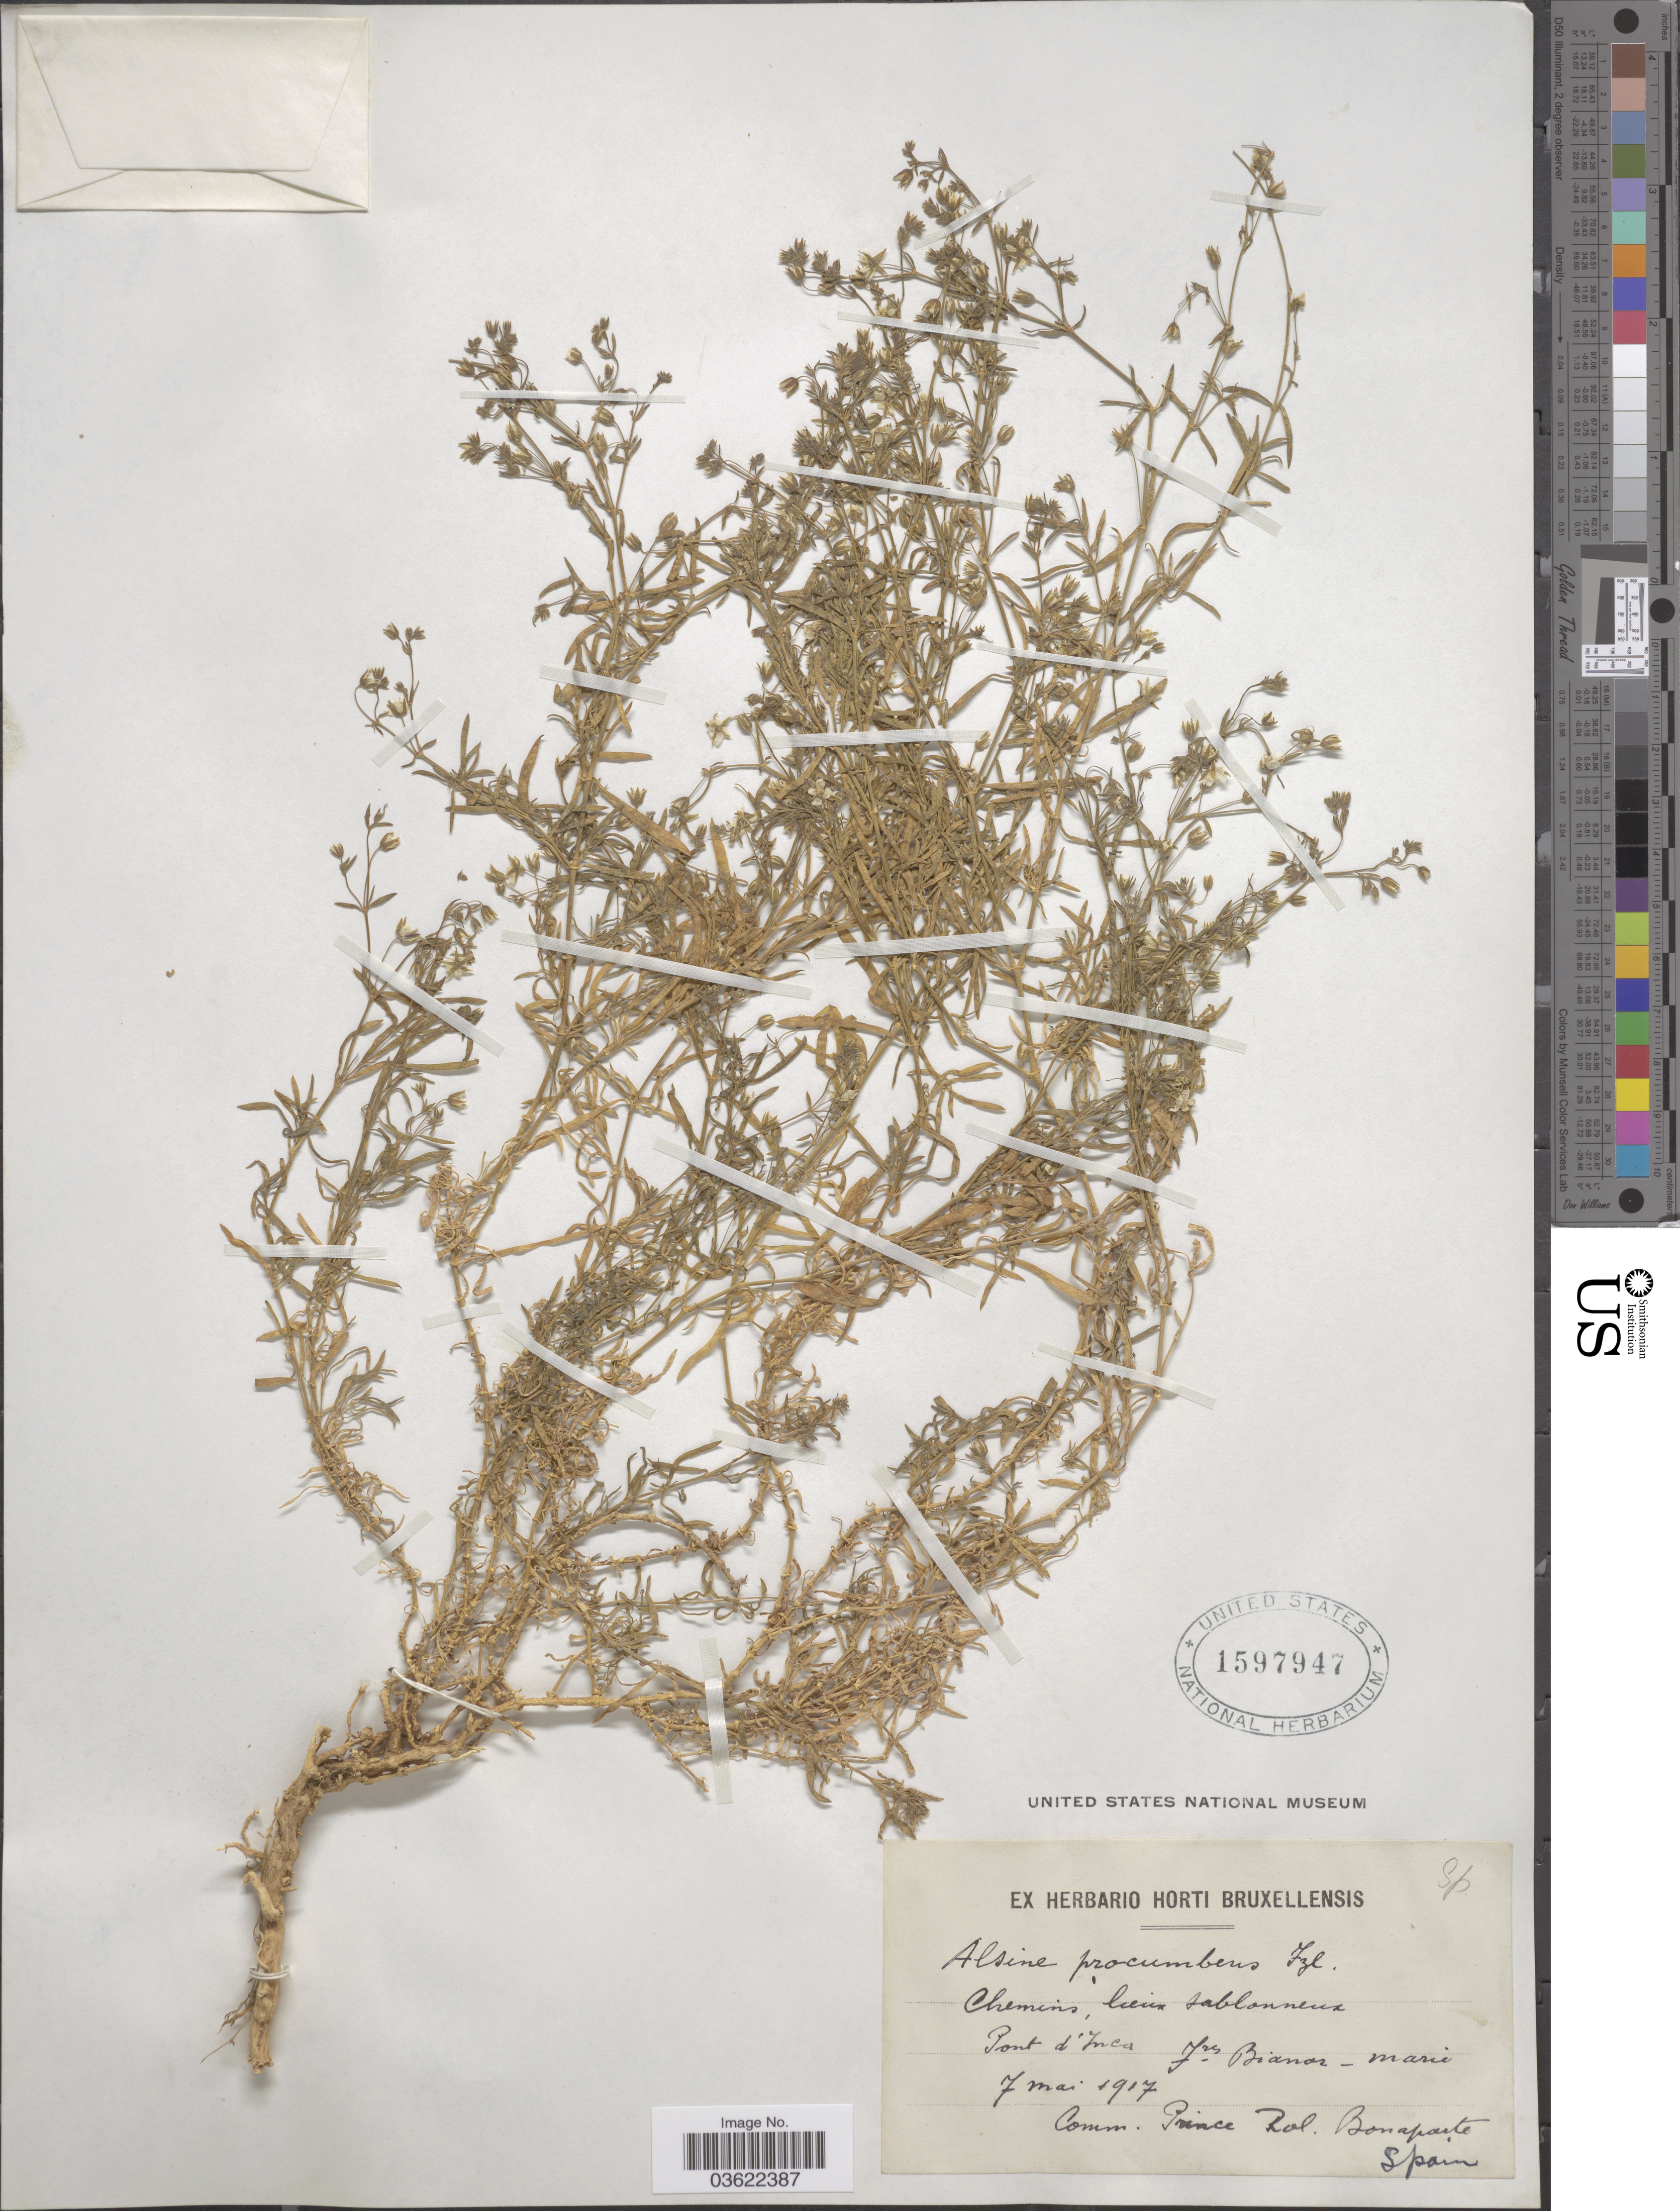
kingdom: Plantae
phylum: Tracheophyta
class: Magnoliopsida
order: Caryophyllales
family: Caryophyllaceae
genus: Arenaria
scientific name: Arenaria procumbens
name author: Vahl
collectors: F. Bianor-Marie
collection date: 1917-05-07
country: Spain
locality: Pont d'Inca.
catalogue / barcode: US 1597947